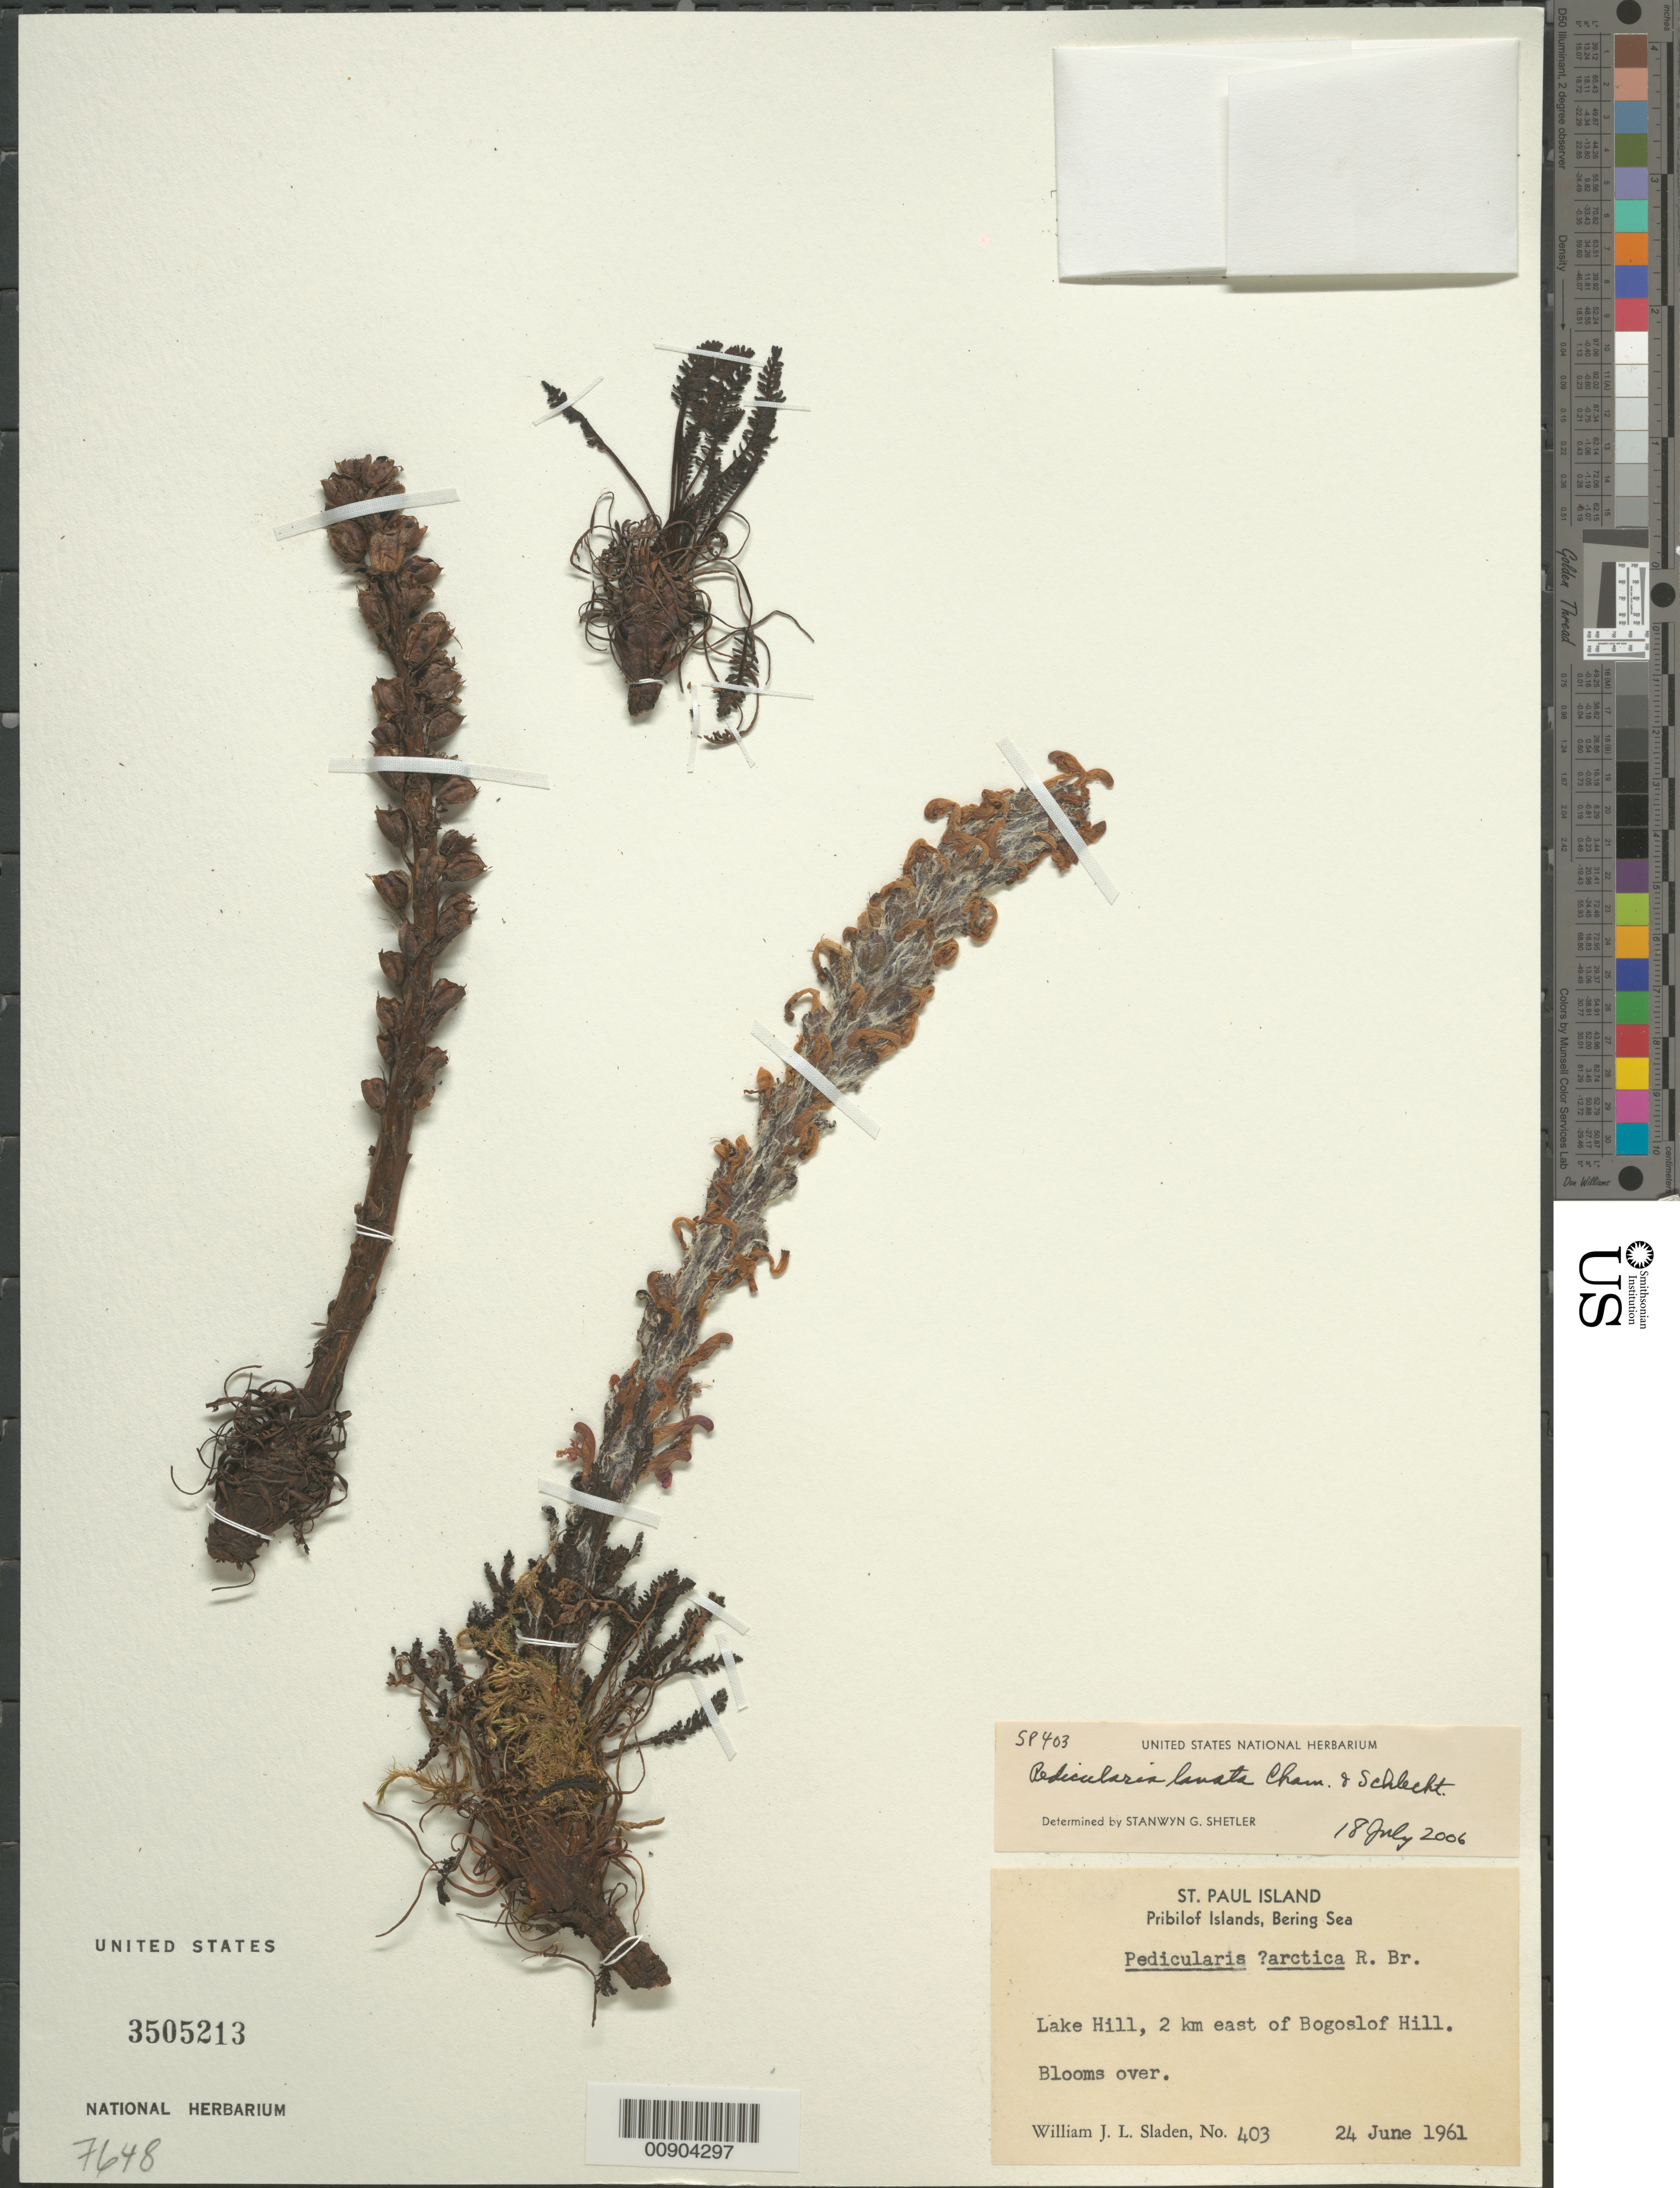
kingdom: Plantae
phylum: Tracheophyta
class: Magnoliopsida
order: Lamiales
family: Orobanchaceae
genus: Pedicularis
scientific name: Pedicularis lanata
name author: Cham. & Schltdl.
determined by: Shetler, Stanwyn G., (US), NMNH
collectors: W. Sladen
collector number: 403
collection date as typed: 24 Jun 1961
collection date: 1961-06-24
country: United States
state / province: Alaska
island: St. Paul Island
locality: Lake Hill, 2 km. east of Bogoslof Hill., Bering Sea, Pribilof Islands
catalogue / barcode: US 3505213